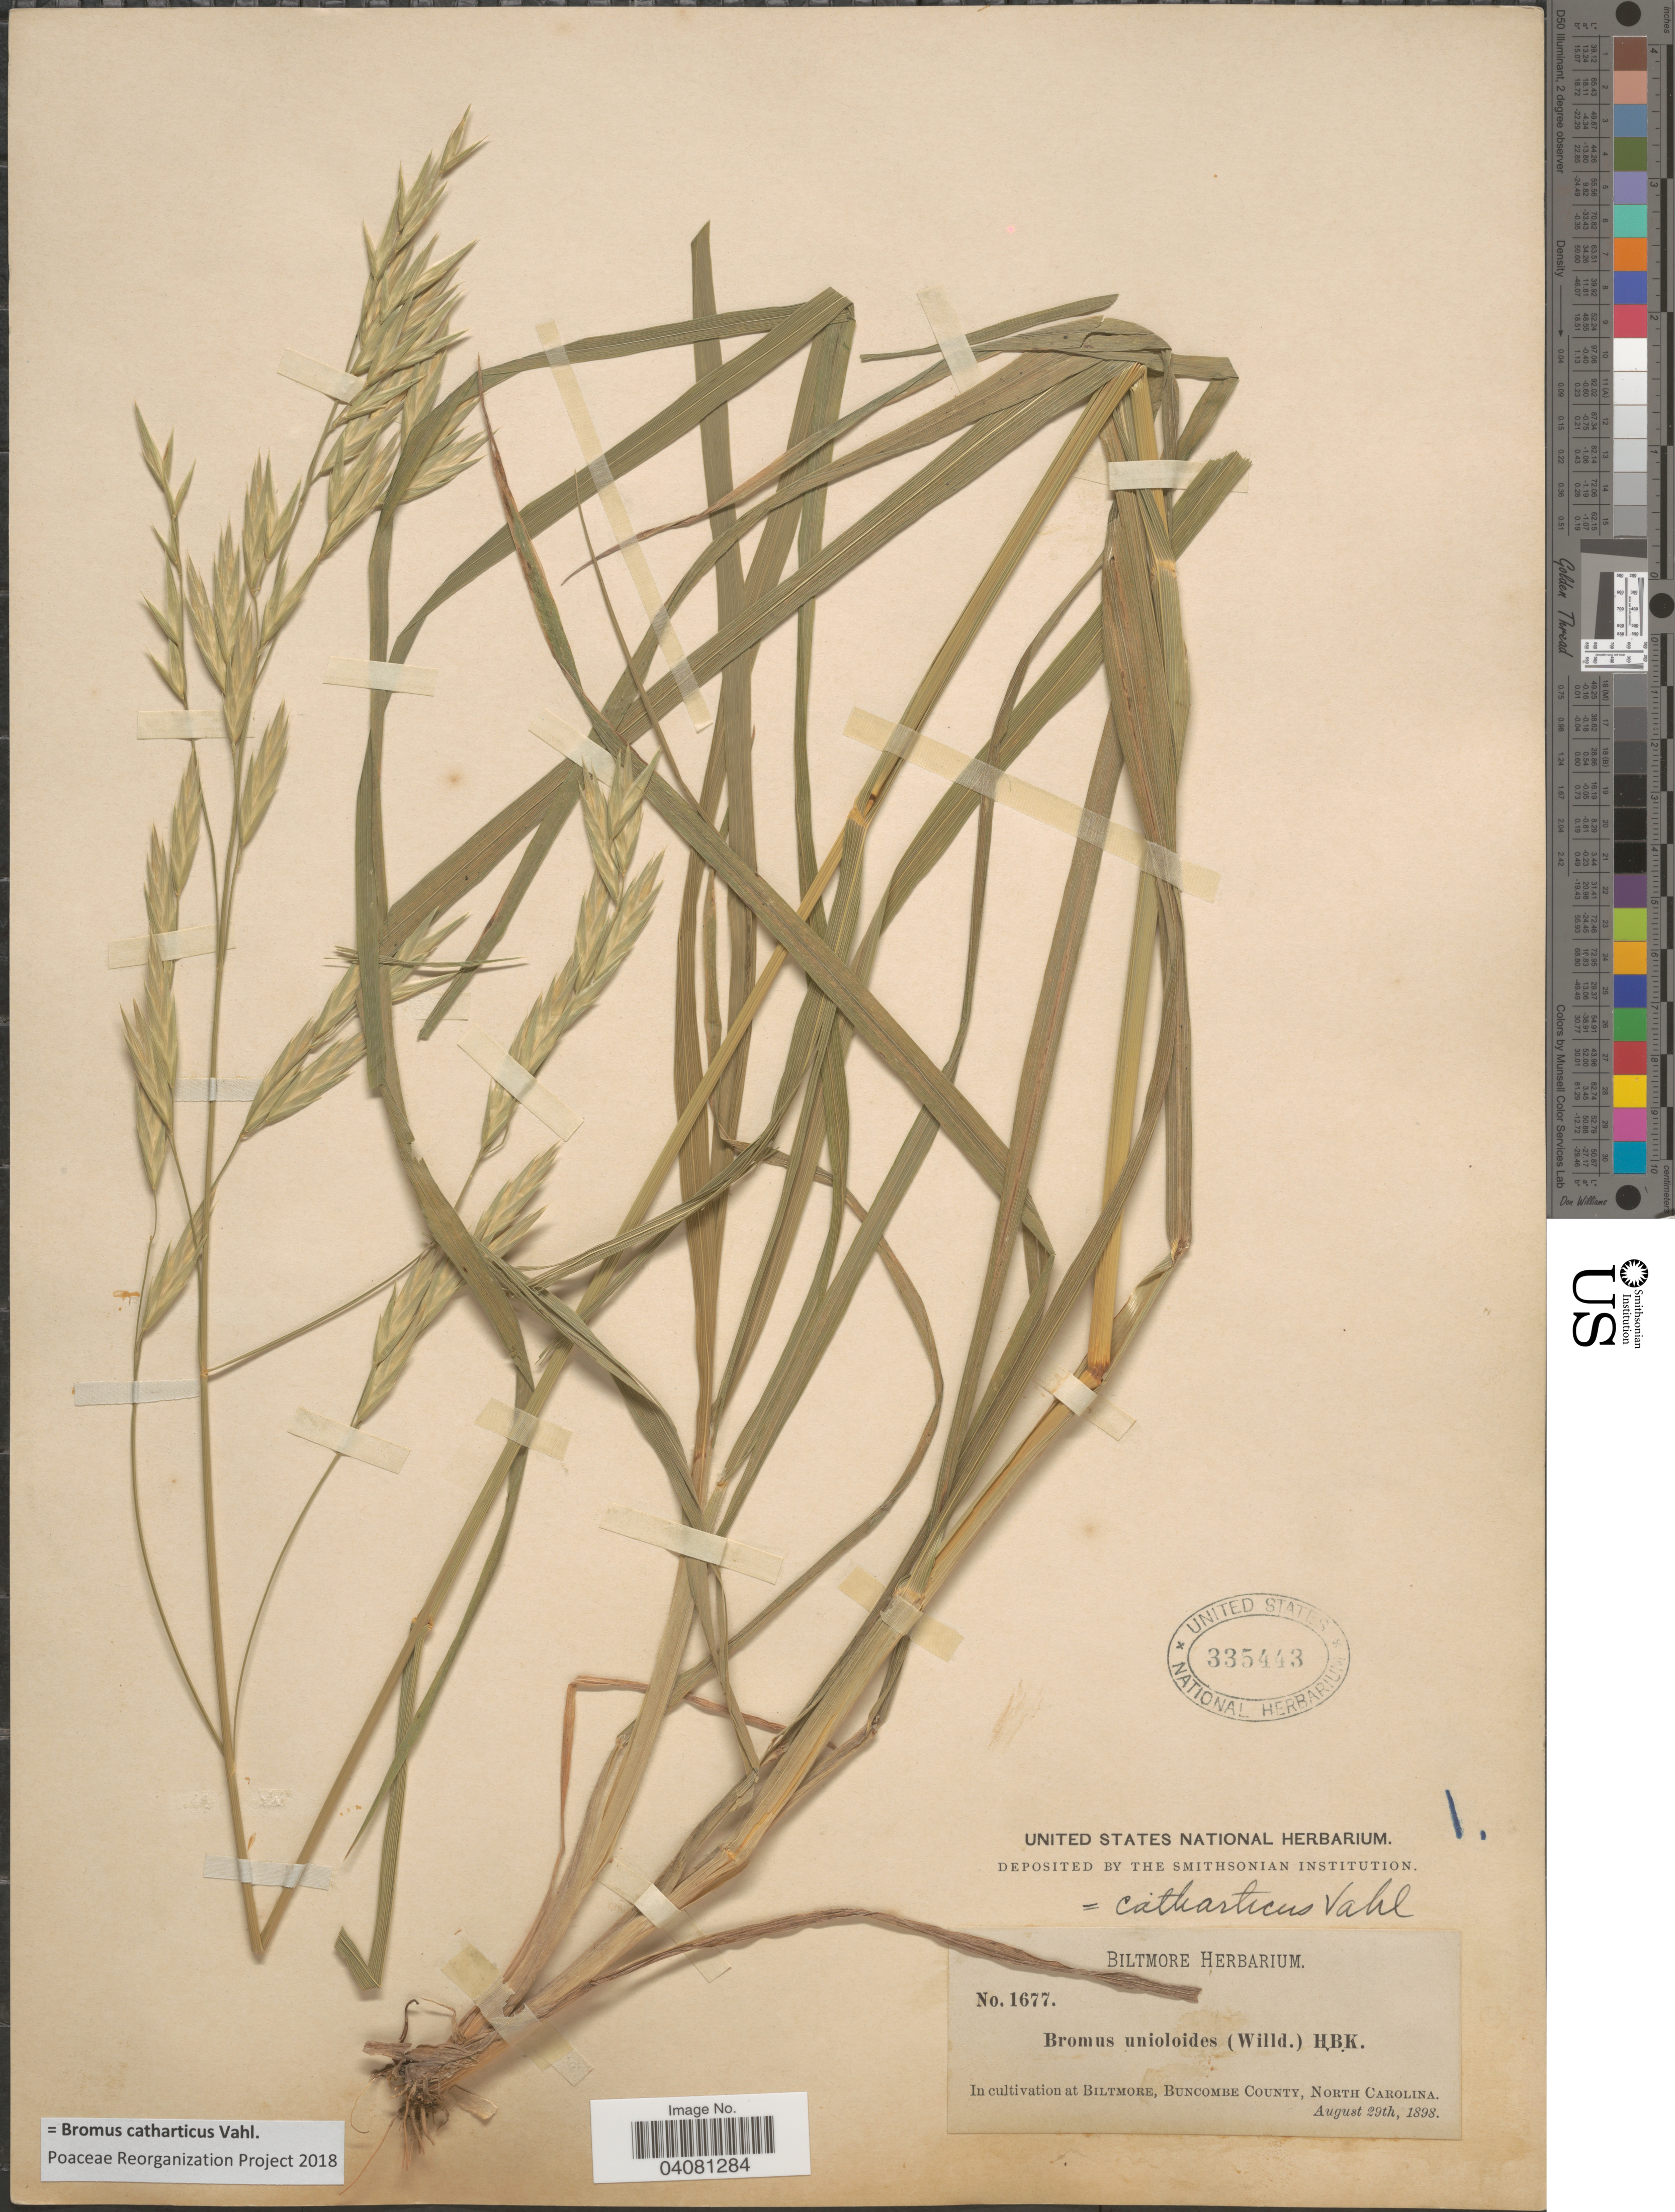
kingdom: Plantae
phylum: Tracheophyta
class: Liliopsida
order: Poales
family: Poaceae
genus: Bromus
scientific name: Bromus catharticus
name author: Vahl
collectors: ex herb. Biltmore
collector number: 1677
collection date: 1898-08-29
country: United States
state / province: North Carolina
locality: In cultivation at Biltmore, Buncombe County.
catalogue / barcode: US 335443